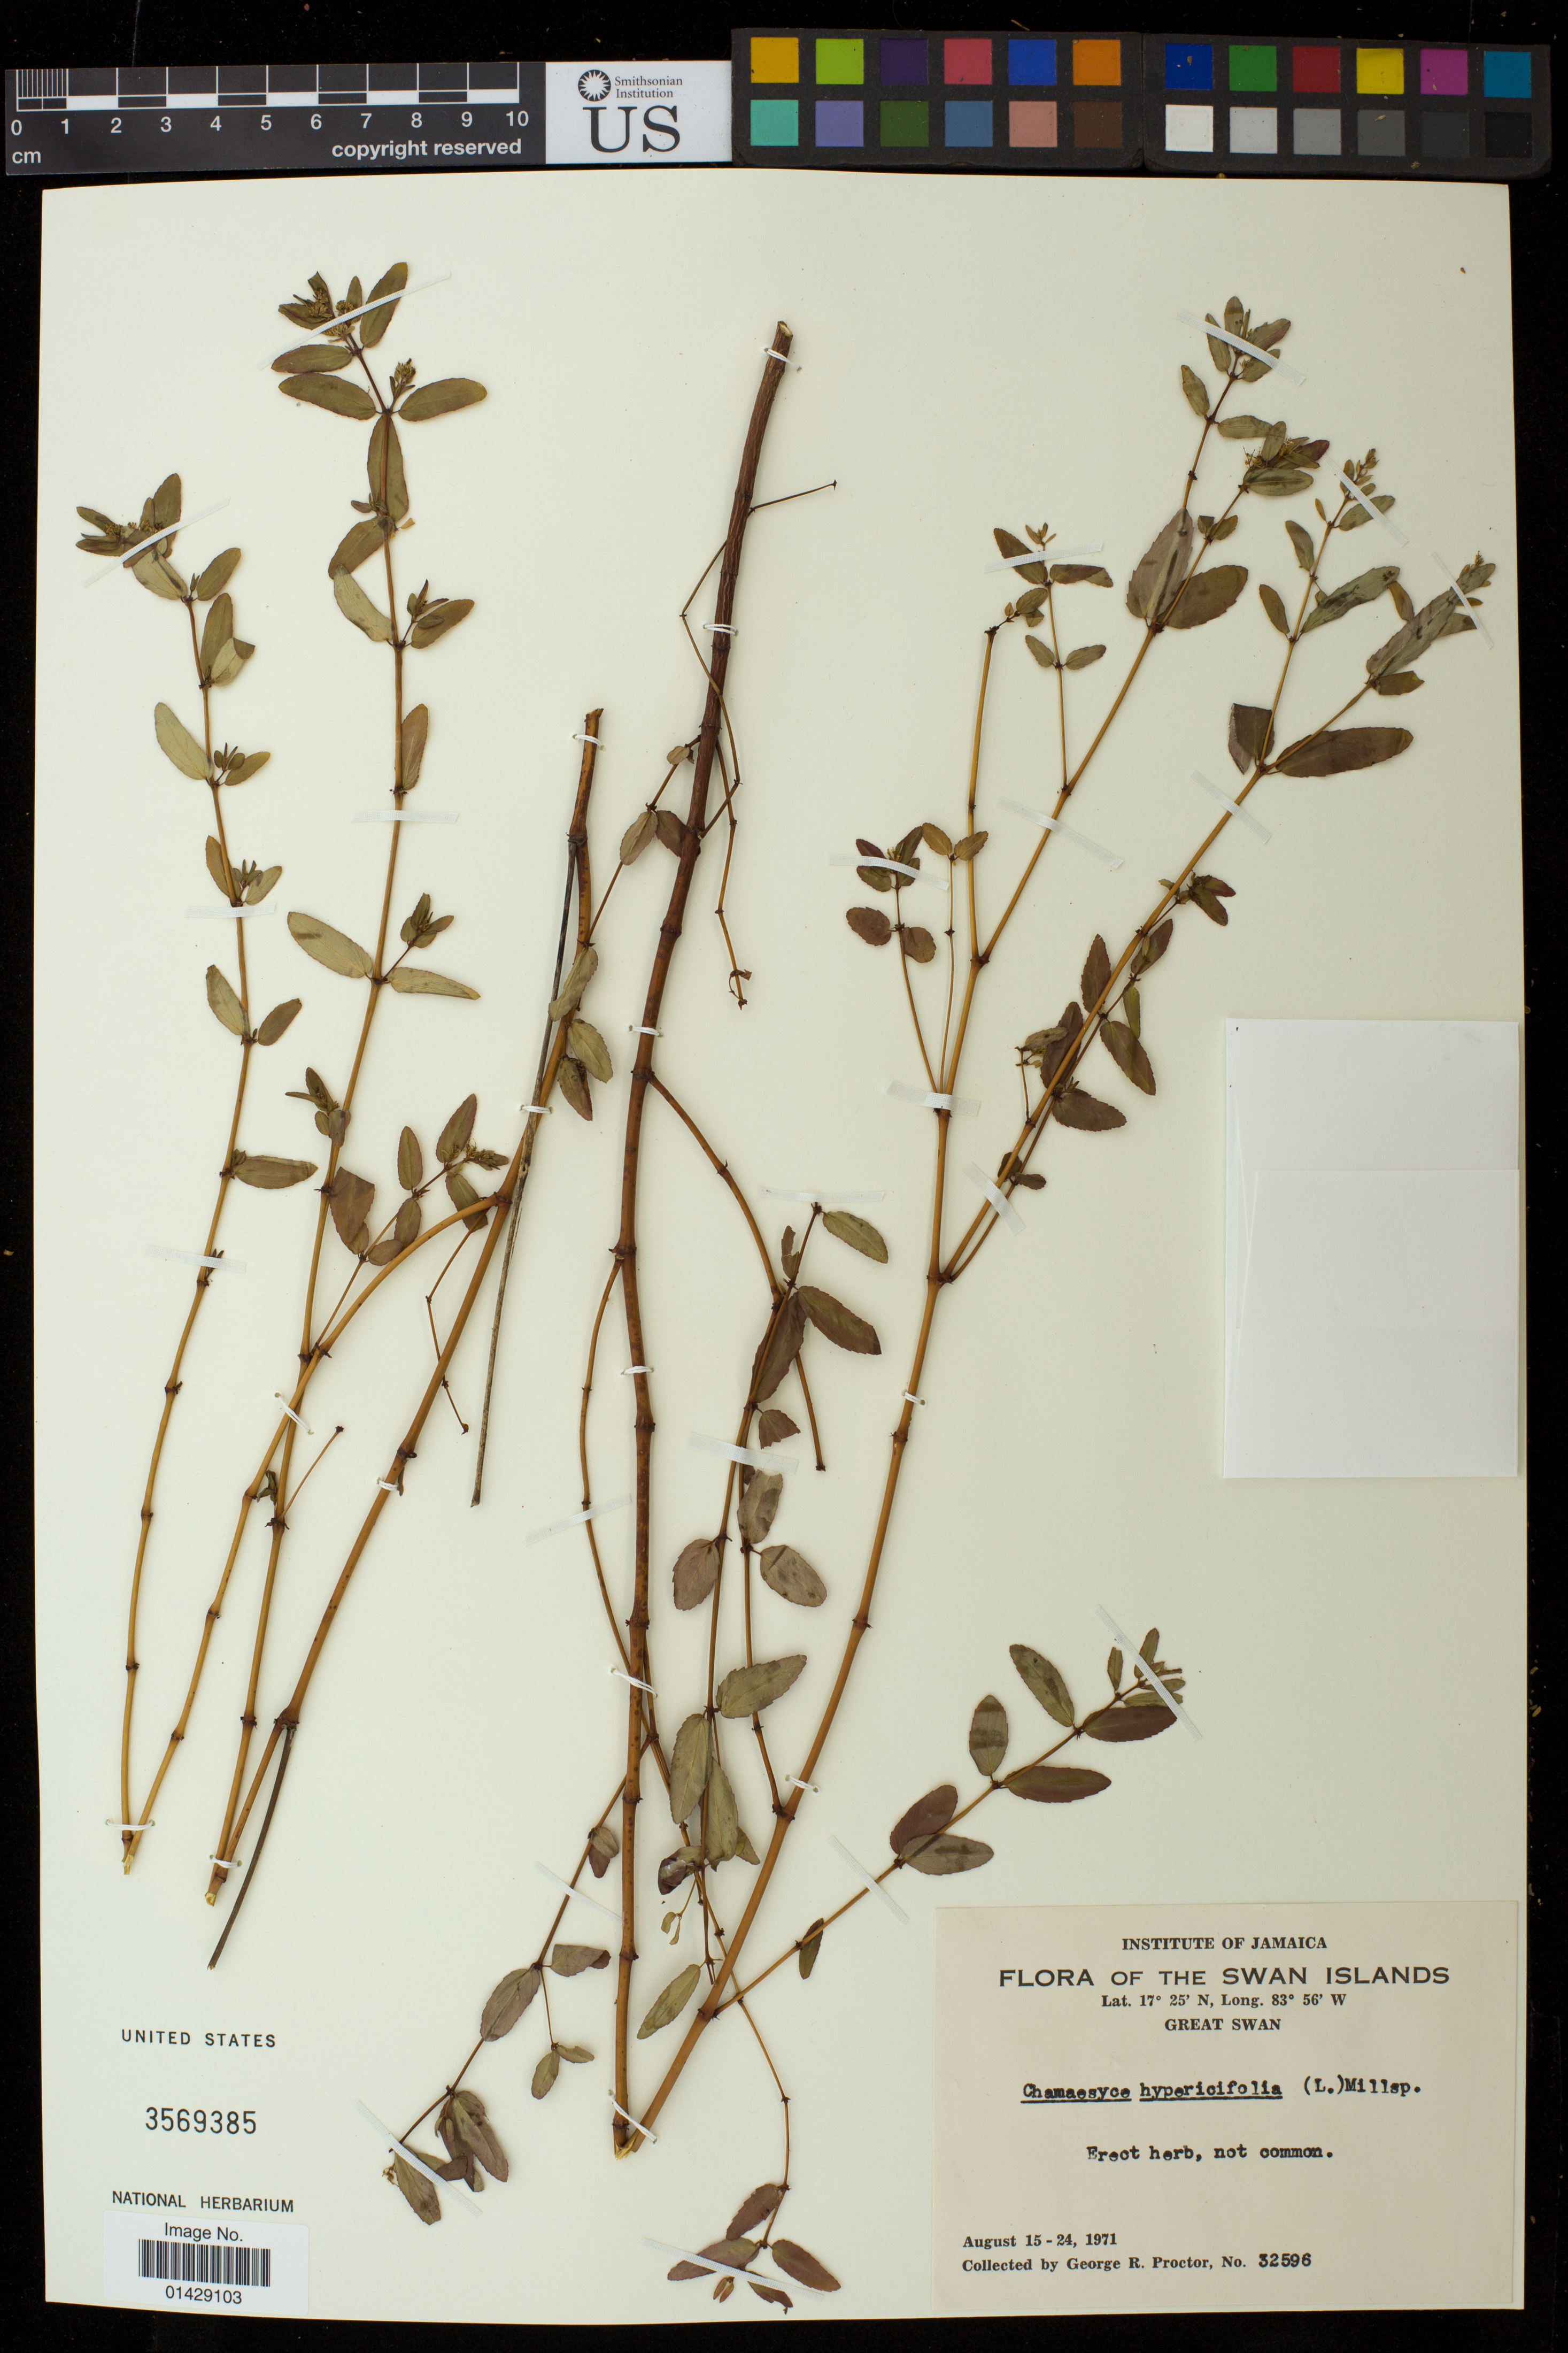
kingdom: Plantae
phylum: Tracheophyta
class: Magnoliopsida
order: Malpighiales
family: Euphorbiaceae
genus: Euphorbia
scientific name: Euphorbia hypericifolia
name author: L.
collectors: G. Proctor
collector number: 32596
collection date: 1971-08-15/1971-08-24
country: Honduras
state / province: Islas de la Bahía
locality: Great Swan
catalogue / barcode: US 3569385